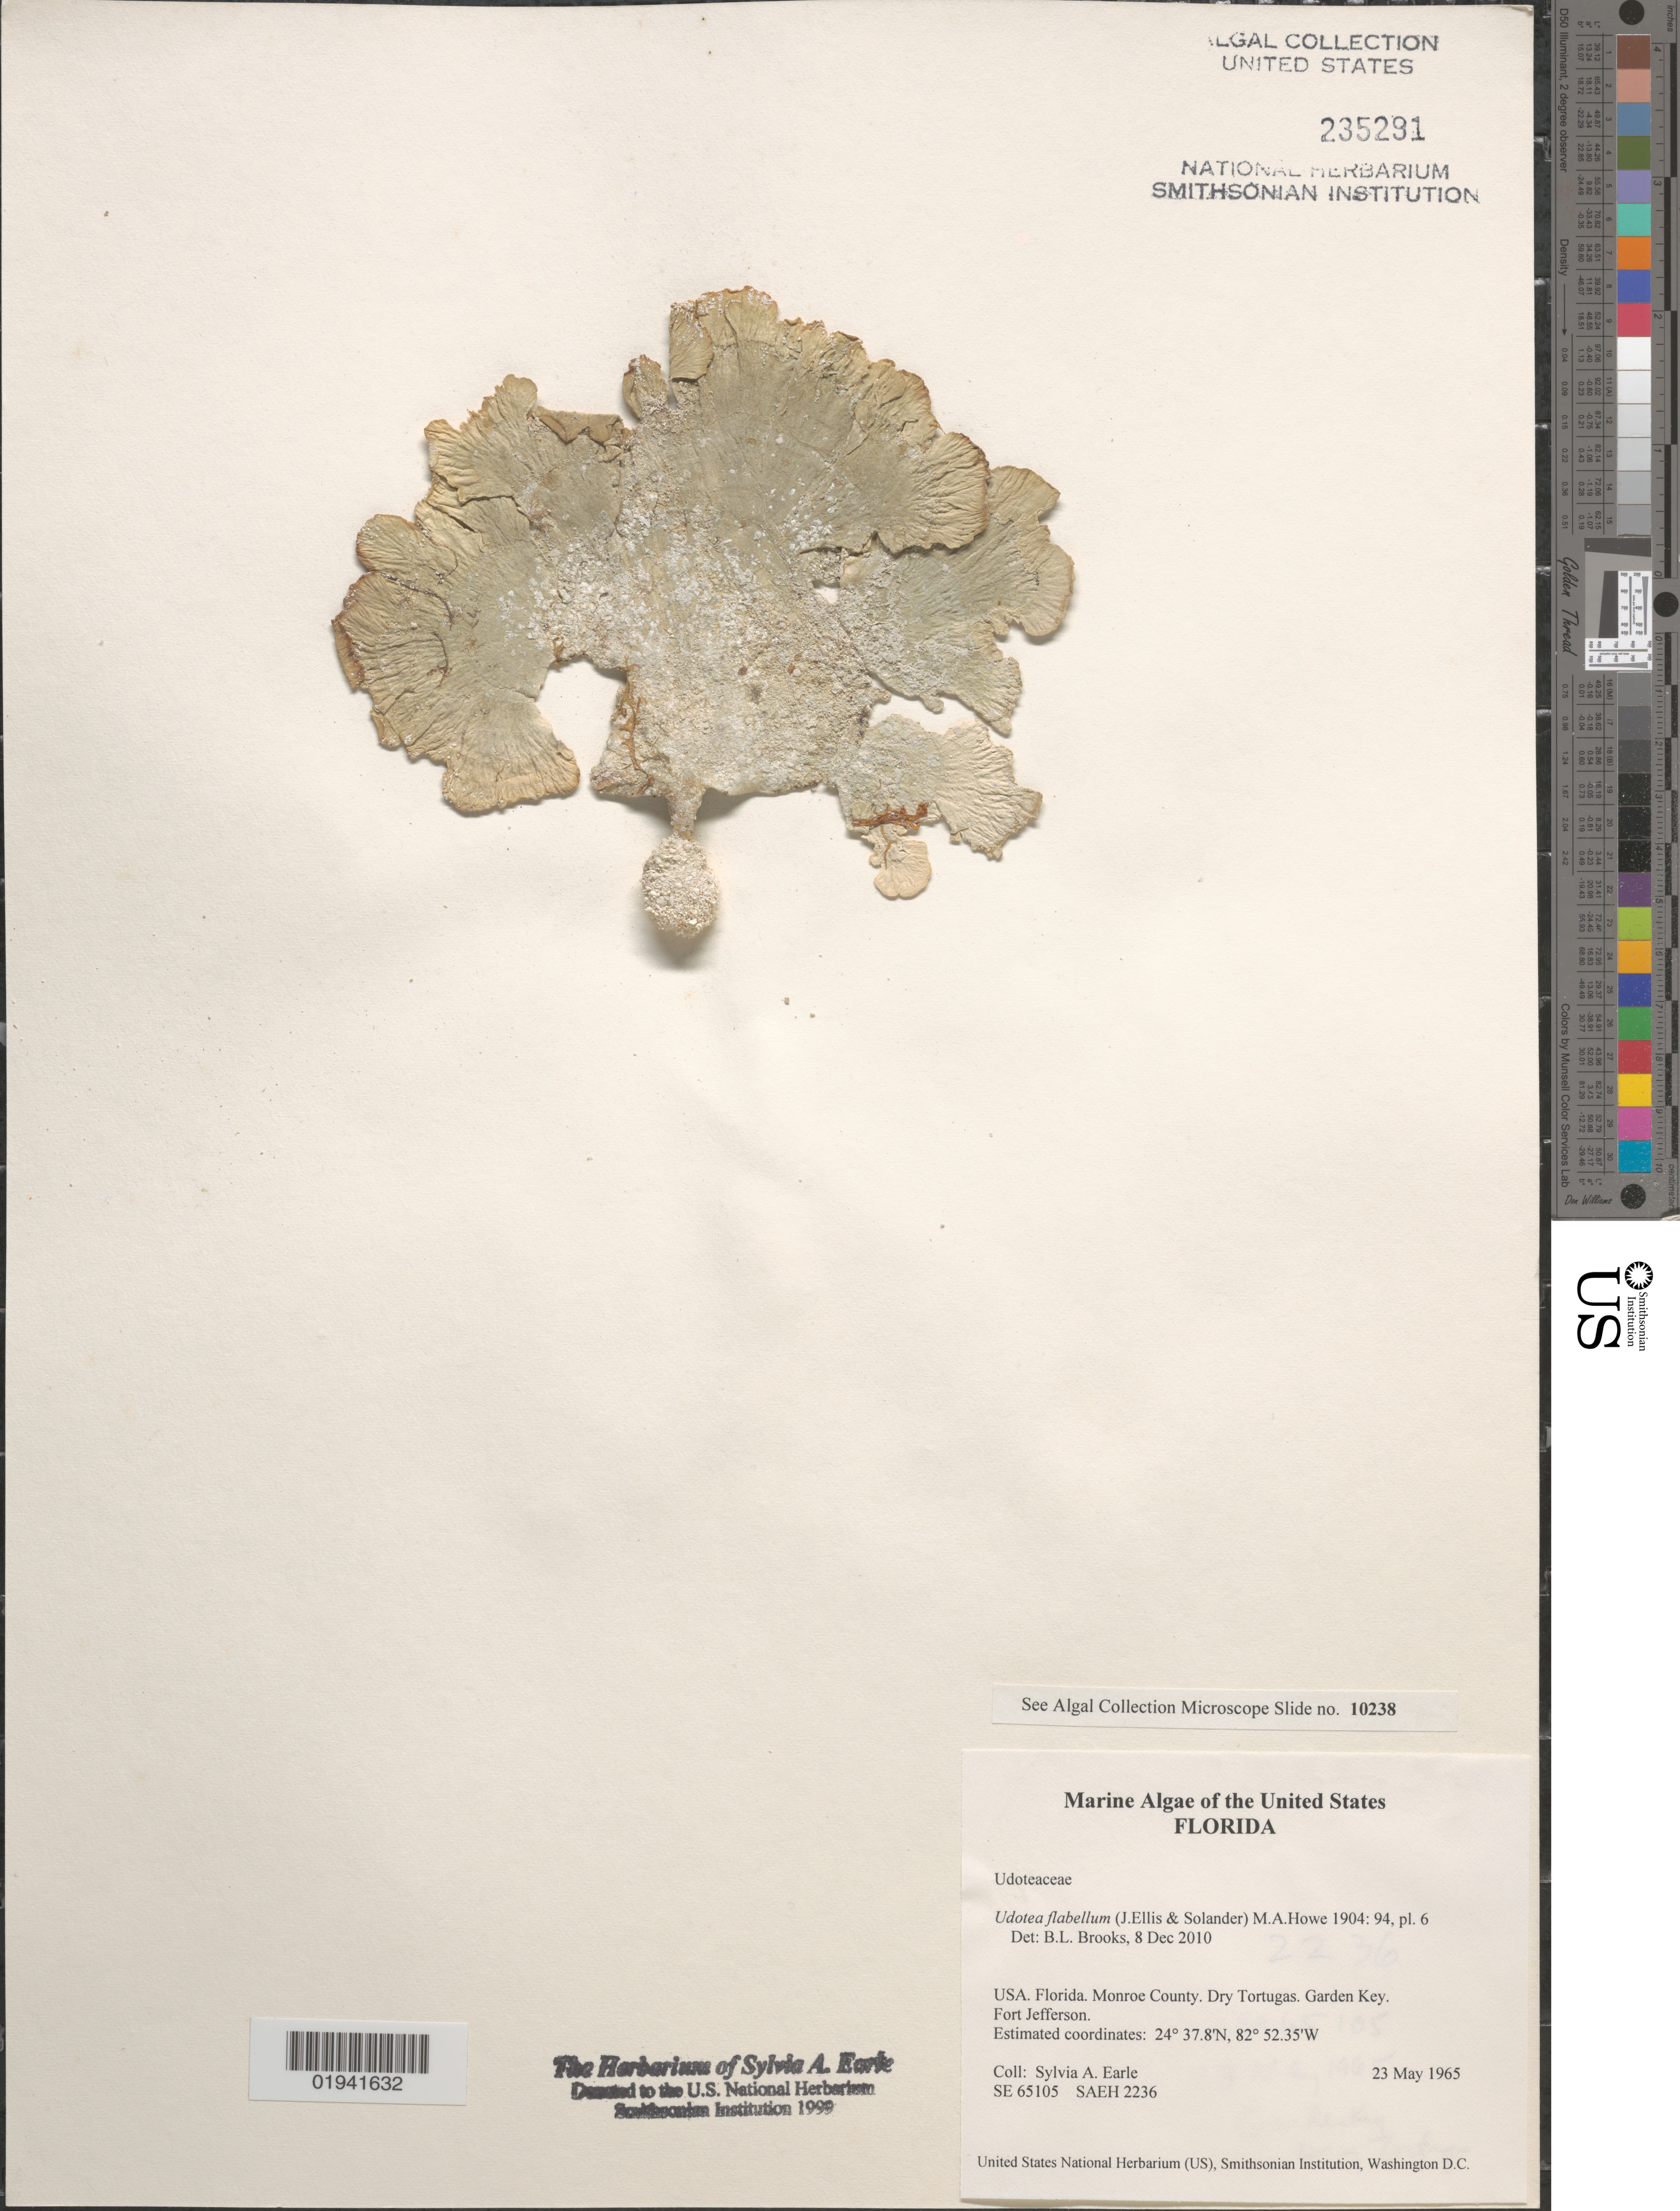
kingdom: Plantae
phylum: Chlorophyta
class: Ulvophyceae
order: Bryopsidales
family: Udoteaceae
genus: Udotea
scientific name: Udotea flabellum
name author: (J. Ellis & Sol.) M. Howe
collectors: S. A. Earle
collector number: SE65105/SAEH2236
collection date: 1965-05-23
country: United States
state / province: Florida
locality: Monroe County. Dry Tortugas. Garden Key. Fort Jefferson.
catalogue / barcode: US 235291